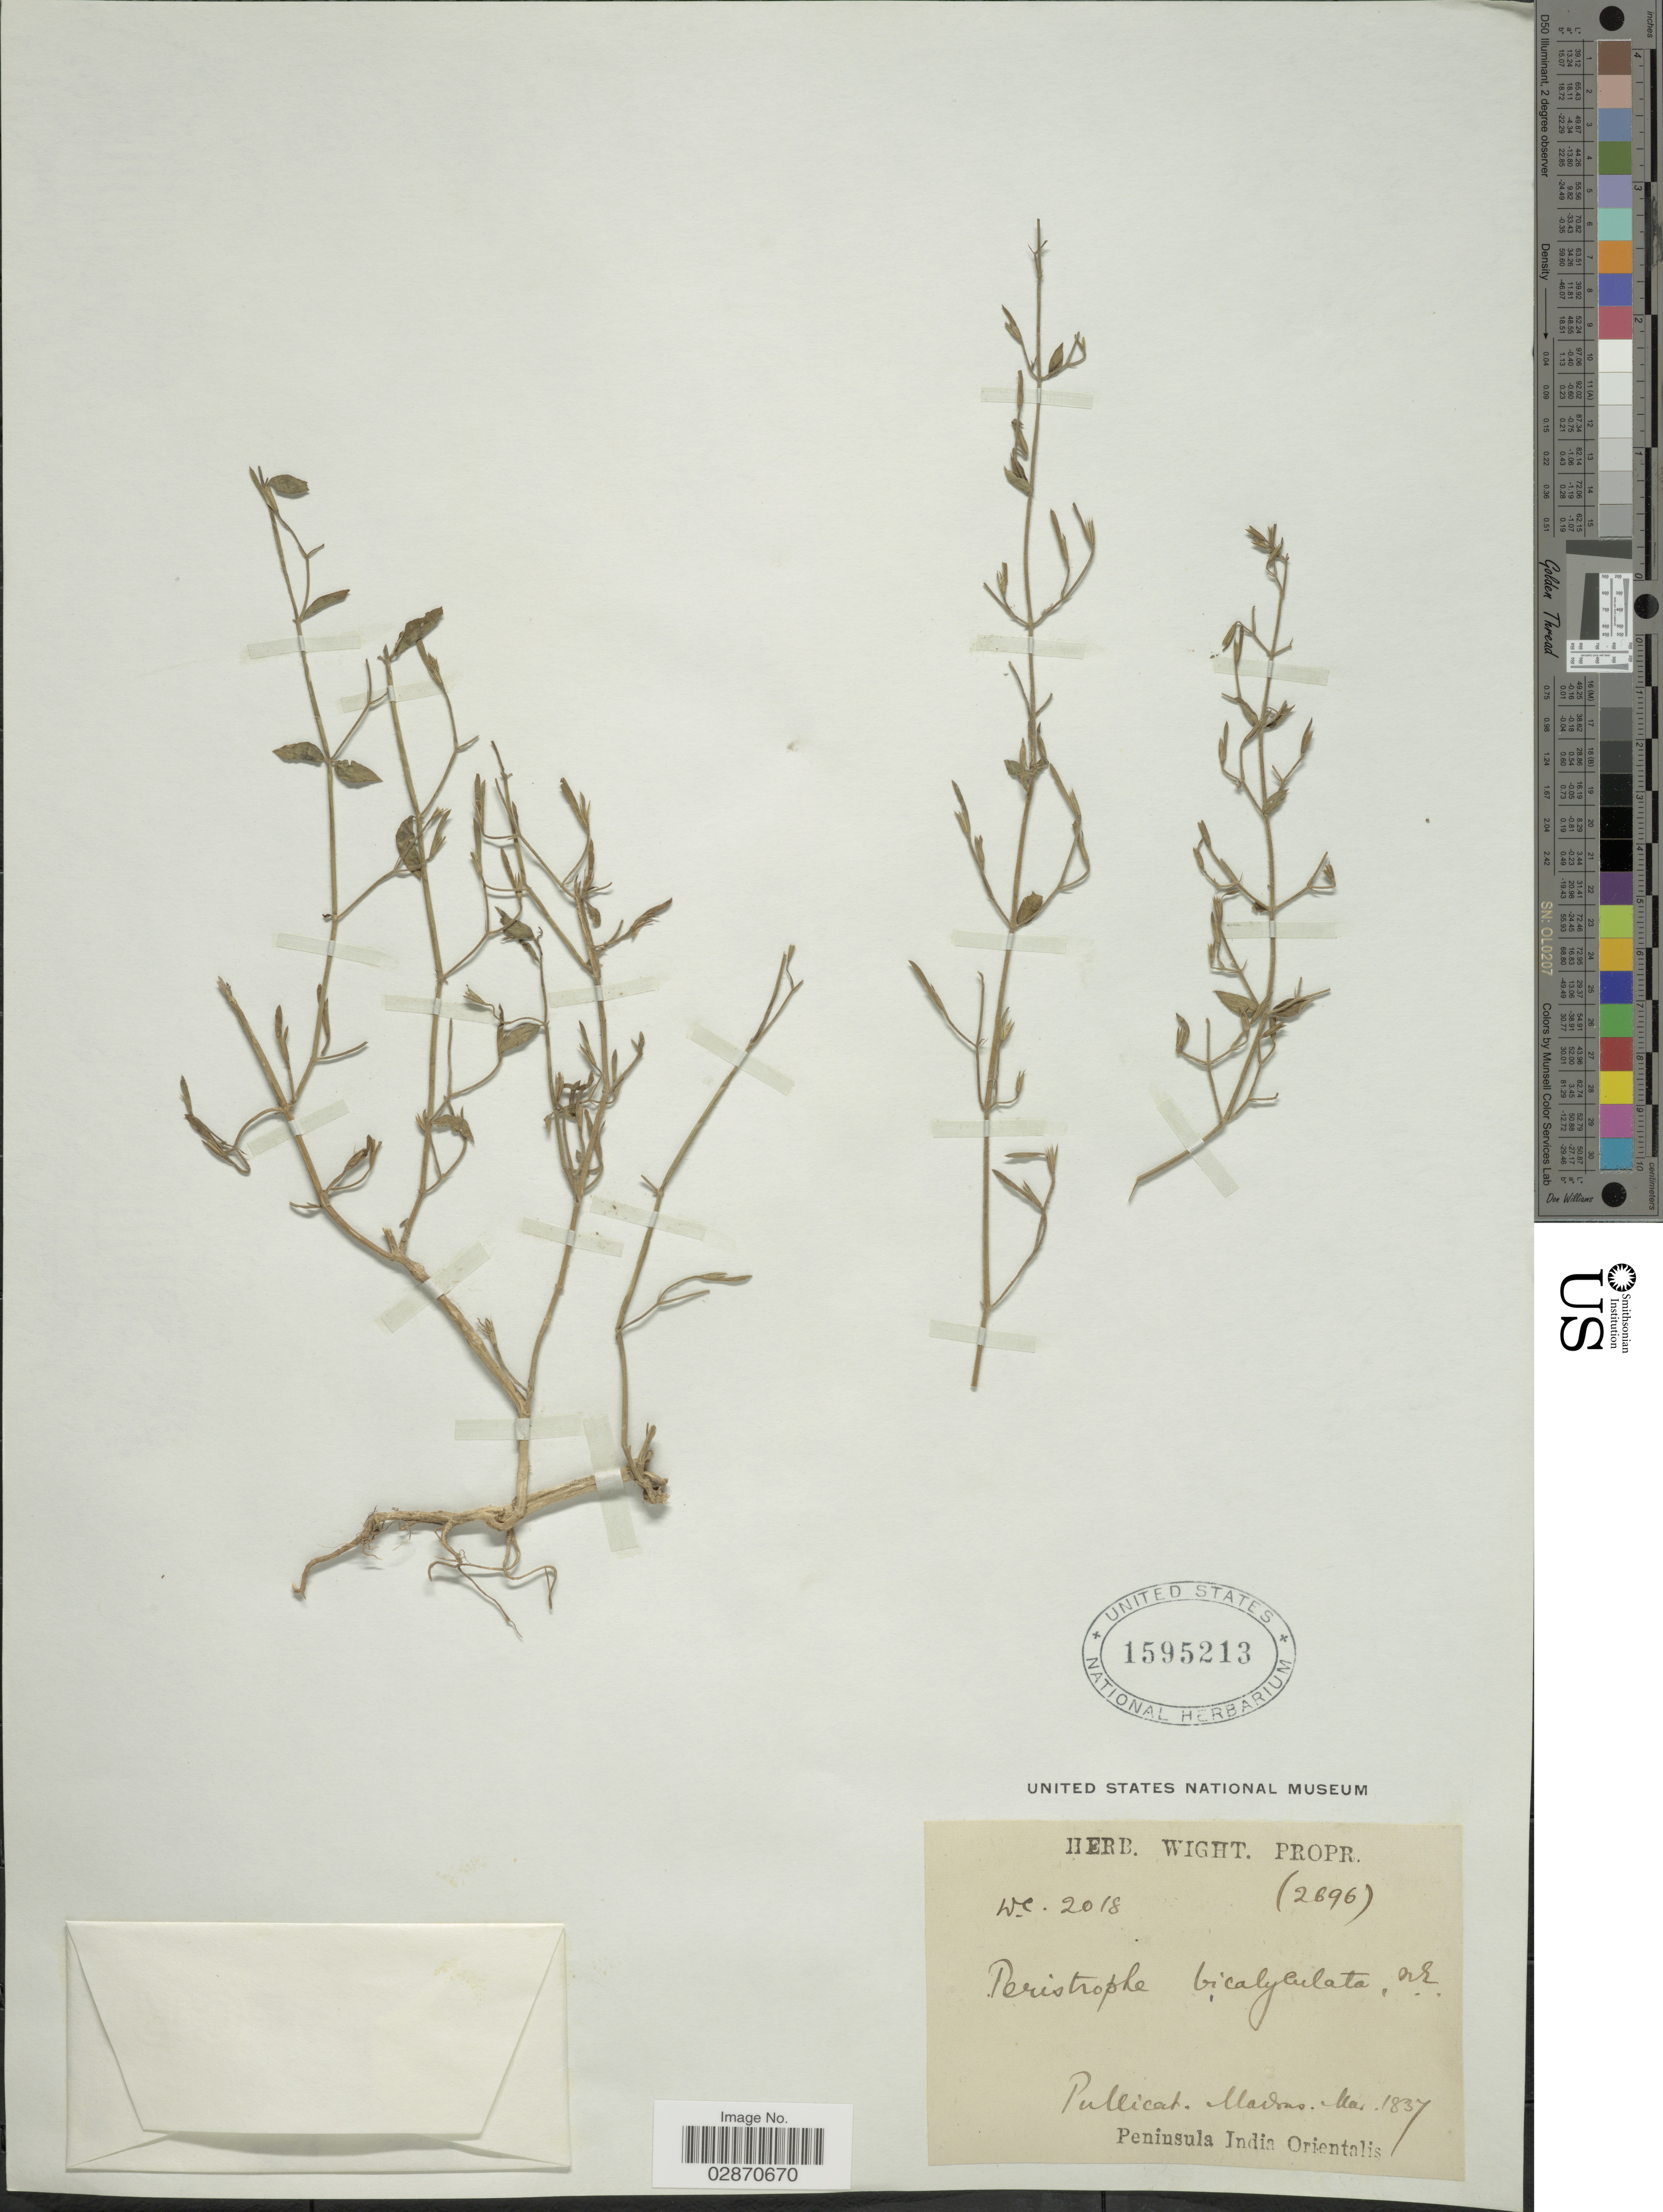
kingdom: Plantae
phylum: Tracheophyta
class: Magnoliopsida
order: Lamiales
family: Acanthaceae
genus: Peristrophe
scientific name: Peristrophe bicalyculata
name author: (Retz.) Nees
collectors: ex Herb. Wight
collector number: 2696?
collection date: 1837-03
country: India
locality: Madras. Peninsula India Orientalis.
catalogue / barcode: US 1595213